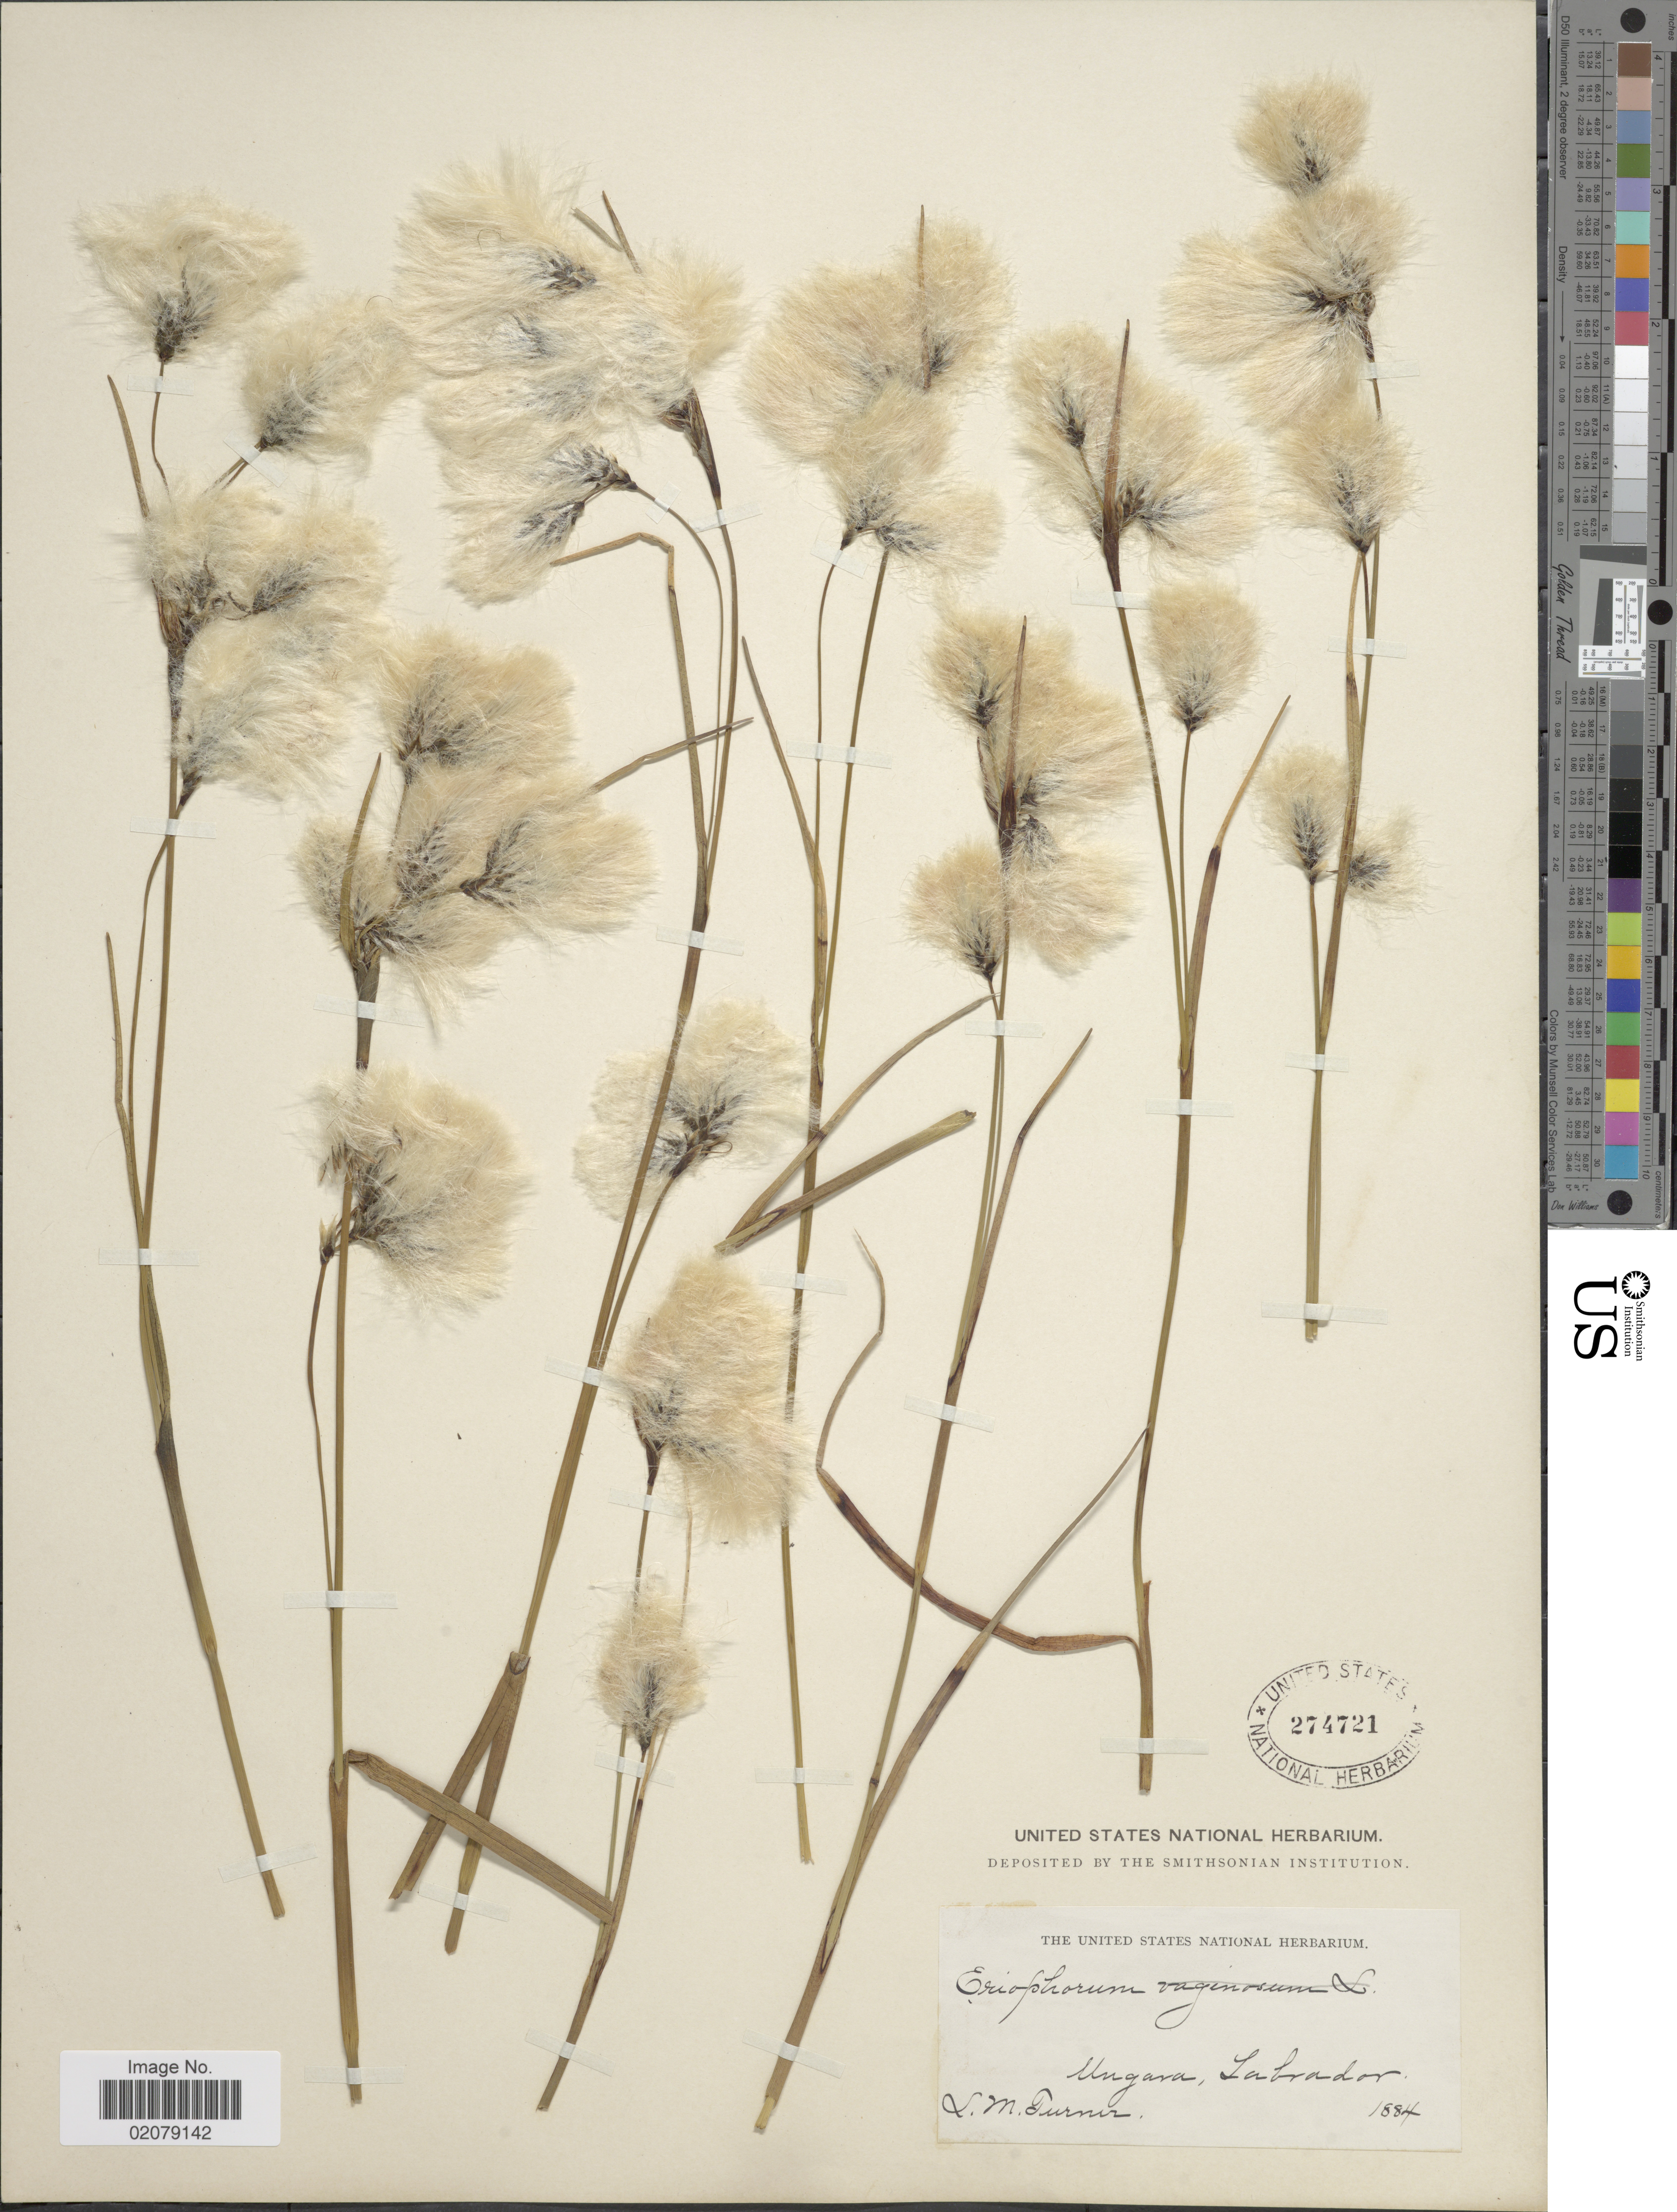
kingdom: Plantae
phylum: Tracheophyta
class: Liliopsida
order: Poales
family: Cyperaceae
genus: Eriophorum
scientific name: Eriophorum viridicarinatum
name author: (Englem.) Fernald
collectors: L. M. Turner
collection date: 1884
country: Canada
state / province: Newfoundland and Labrador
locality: Ungava, Labrador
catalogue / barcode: US 274721